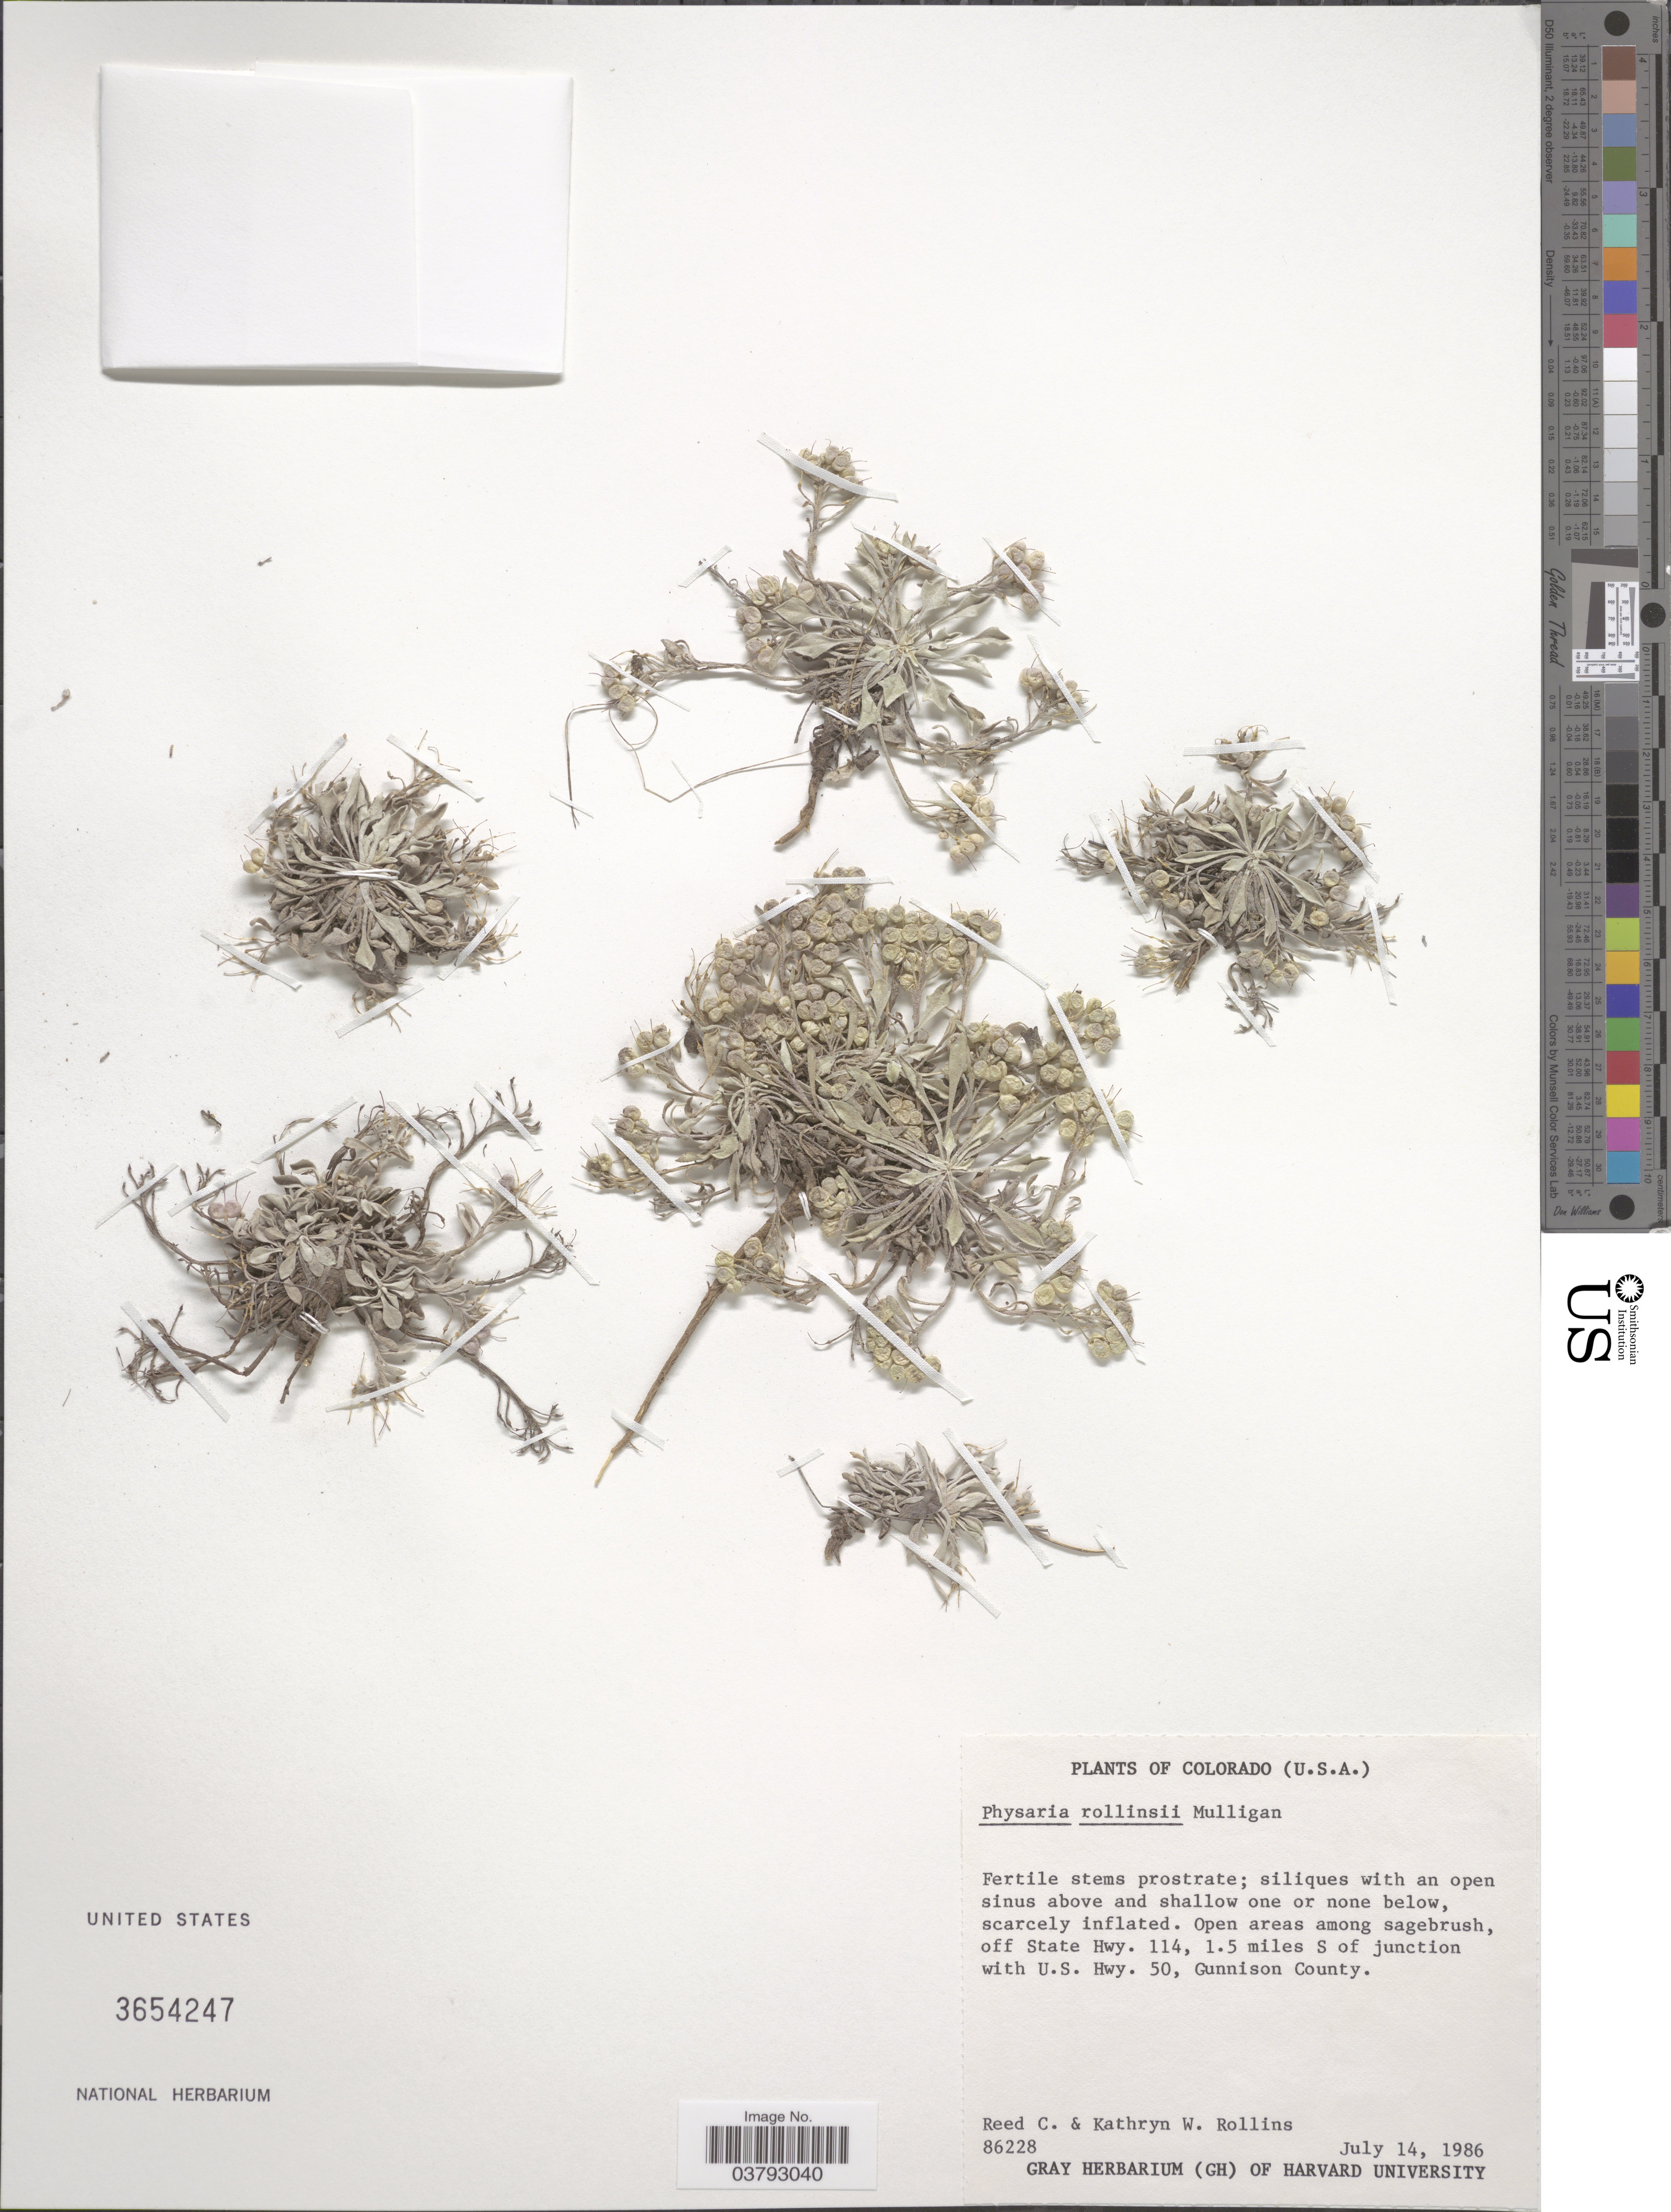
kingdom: Plantae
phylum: Tracheophyta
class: Magnoliopsida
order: Brassicales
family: Brassicaceae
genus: Physaria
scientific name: Physaria rollinsii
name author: G.A. Mulligan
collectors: R. C. Rollins & K. W. Rollins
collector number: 86228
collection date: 1986-07-14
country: United States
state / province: Colorado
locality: Off State Hwy. 114, 1.5 miles S of junction with U. S. Hwy. 50, Gunnison County.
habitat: open areas among sagebrush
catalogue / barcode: US 3654247